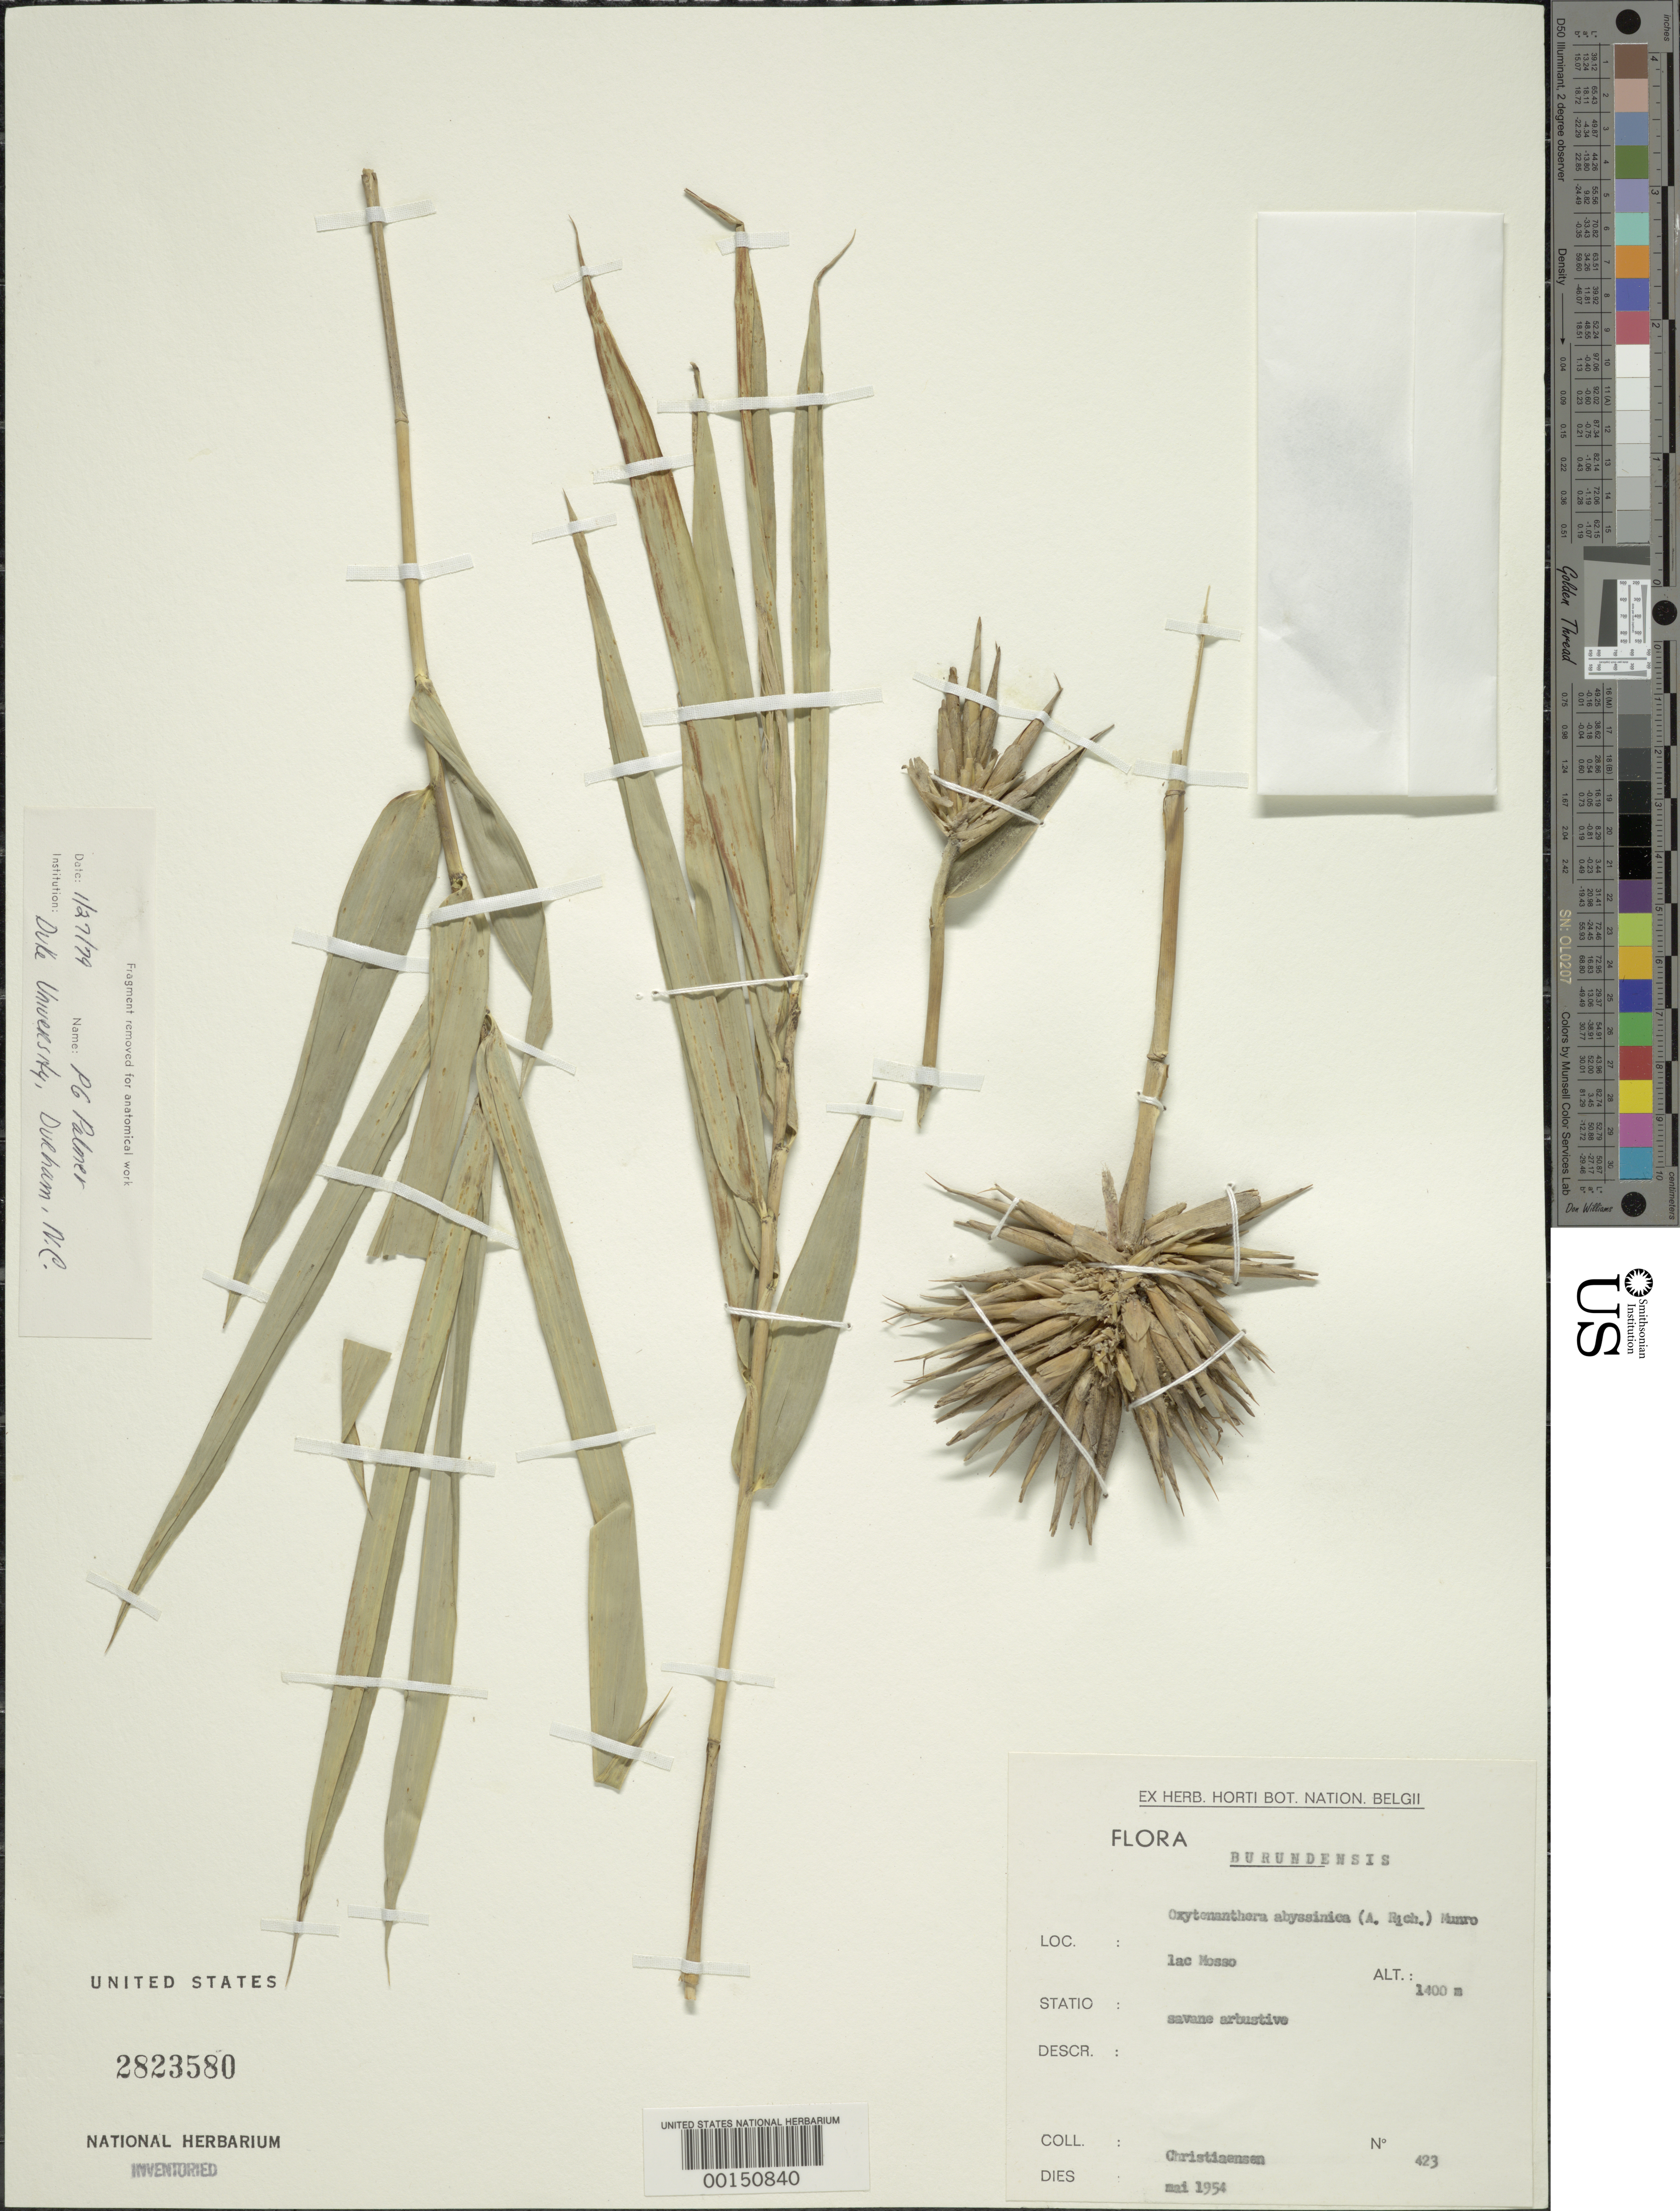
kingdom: Plantae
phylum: Tracheophyta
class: Liliopsida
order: Poales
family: Poaceae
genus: Oxytenanthera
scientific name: Oxytenanthera abyssinica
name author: (A. Rich.) Munro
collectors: A. Christiaensen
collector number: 423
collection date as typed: May 1954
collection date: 1954-05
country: Burundi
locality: Lac Mosso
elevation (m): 1400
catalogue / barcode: US 2823580